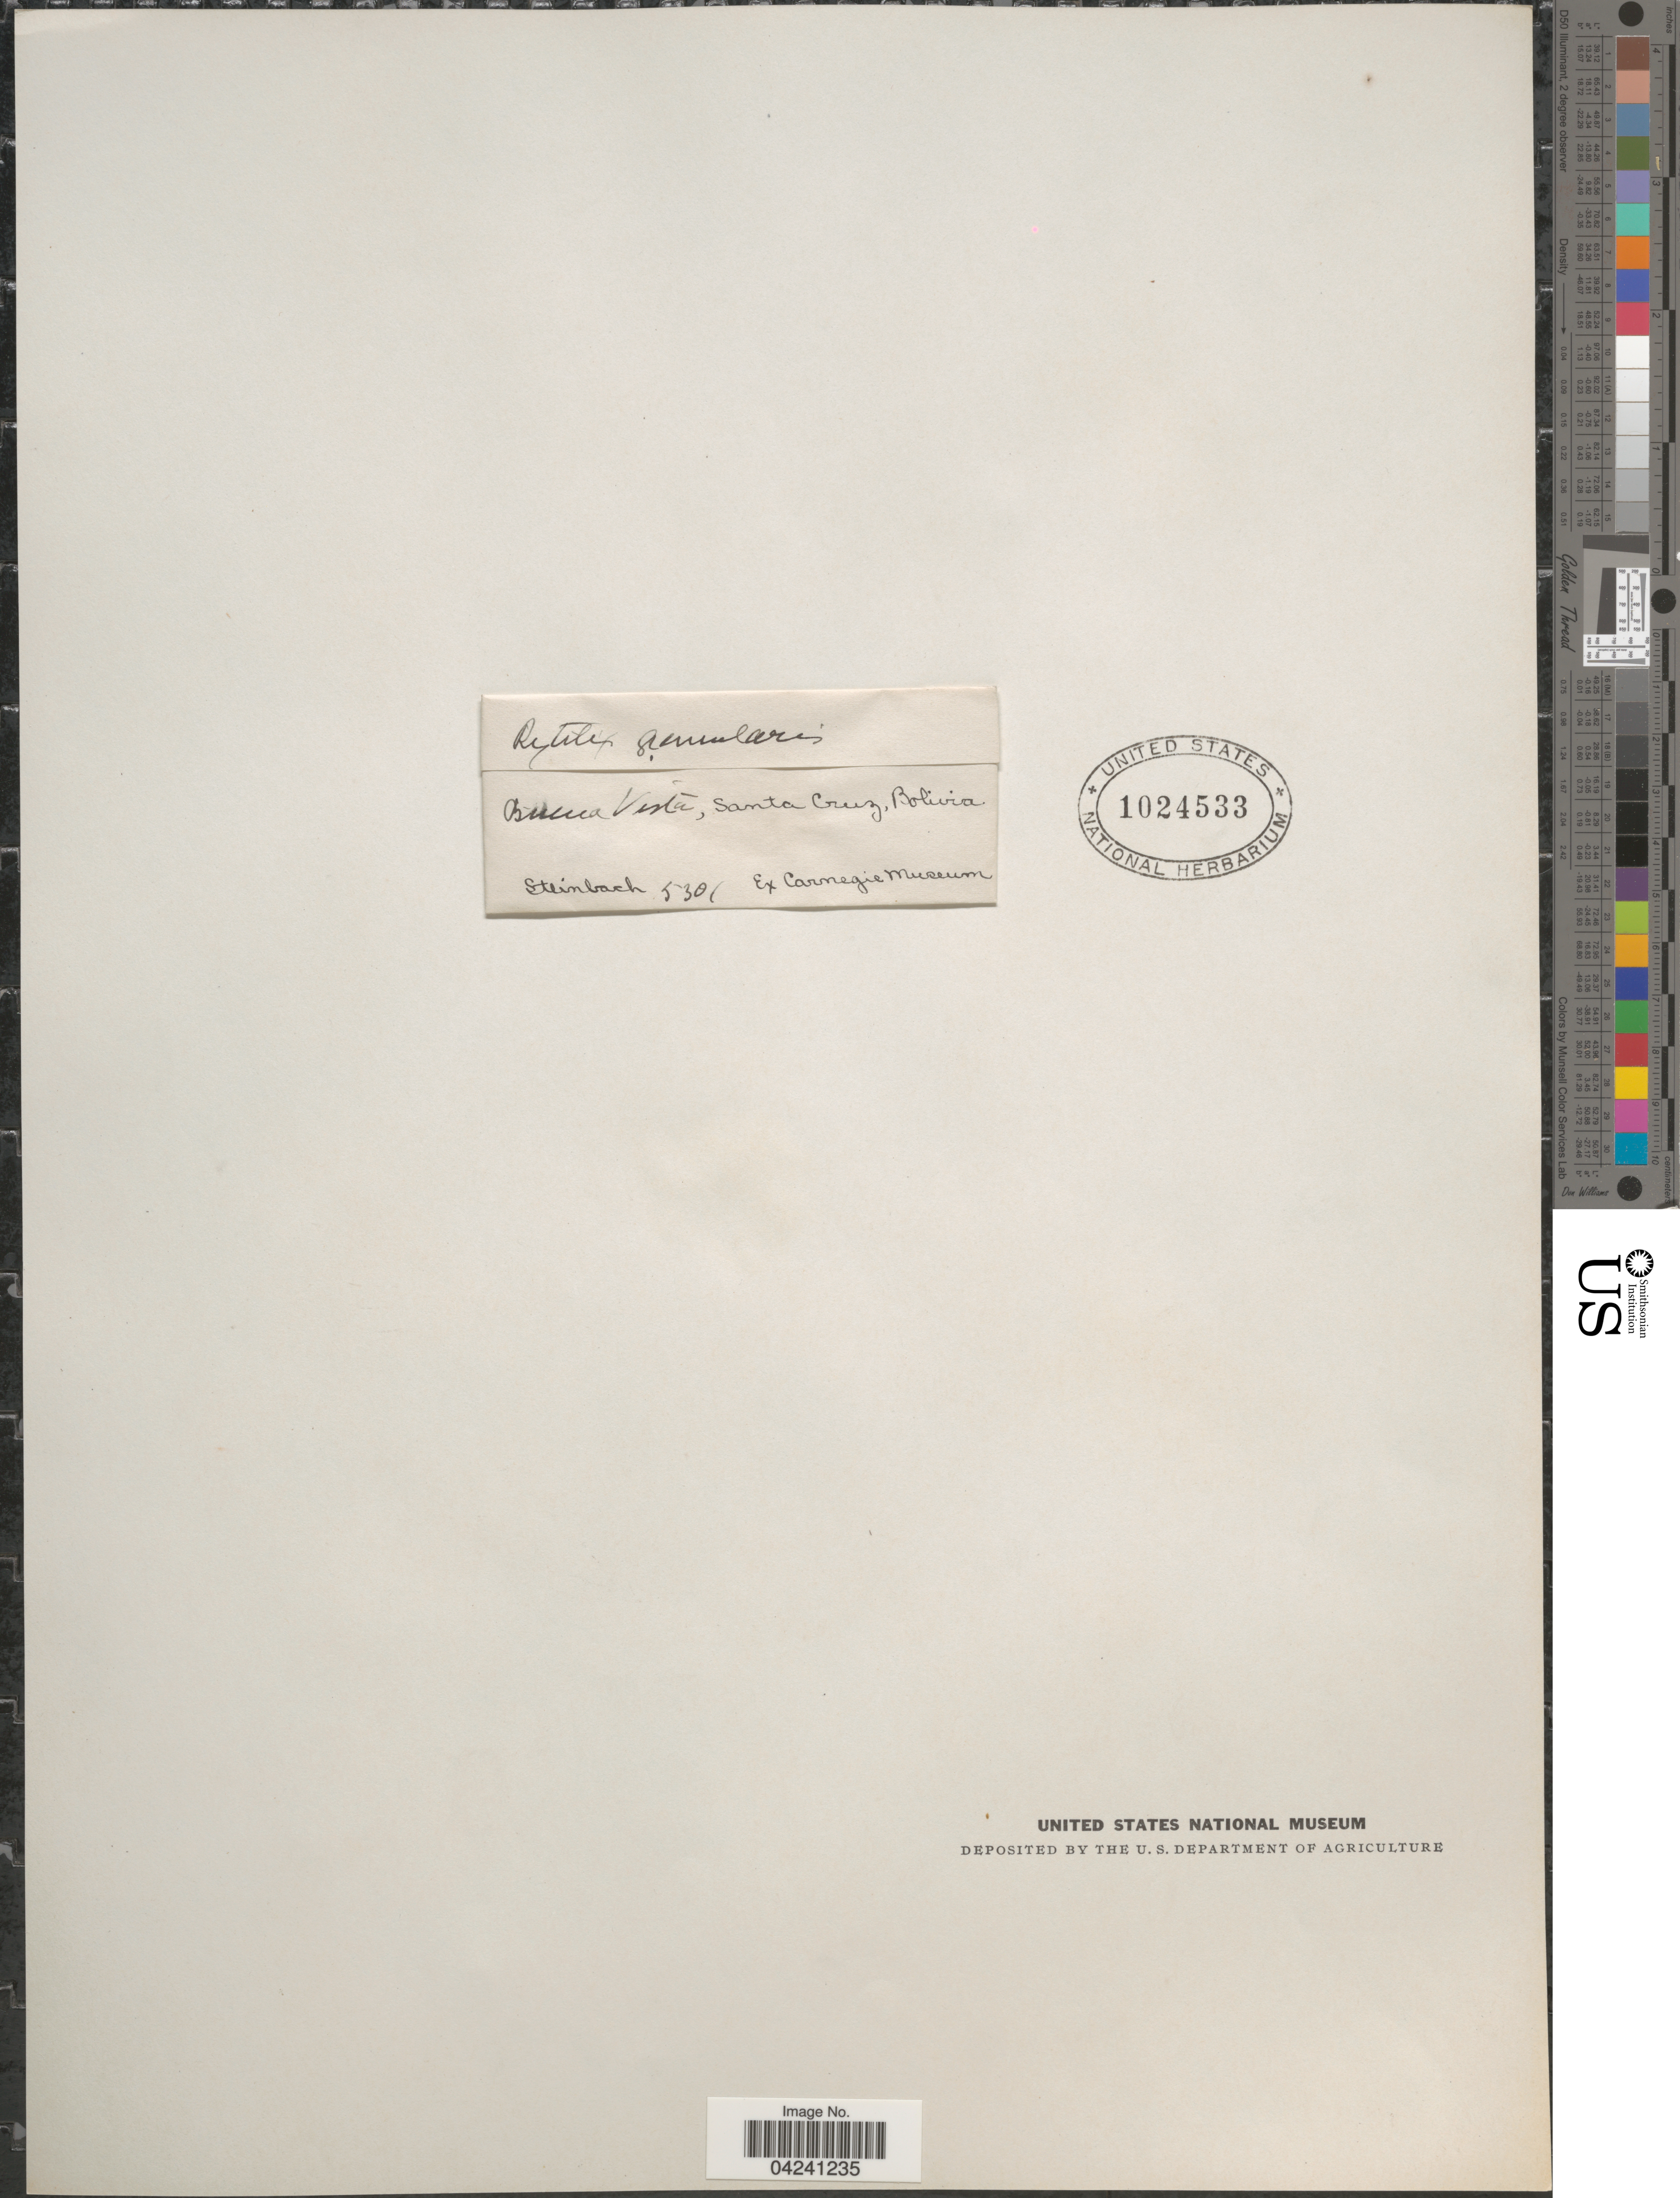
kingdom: Plantae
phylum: Tracheophyta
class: Liliopsida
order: Poales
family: Poaceae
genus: Hackelochloa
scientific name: Hackelochloa granularis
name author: (L.) Kuntze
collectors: Steinbach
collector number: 5301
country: Bolivia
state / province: Santa Cruz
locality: Buena Vista.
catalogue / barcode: US 1024533